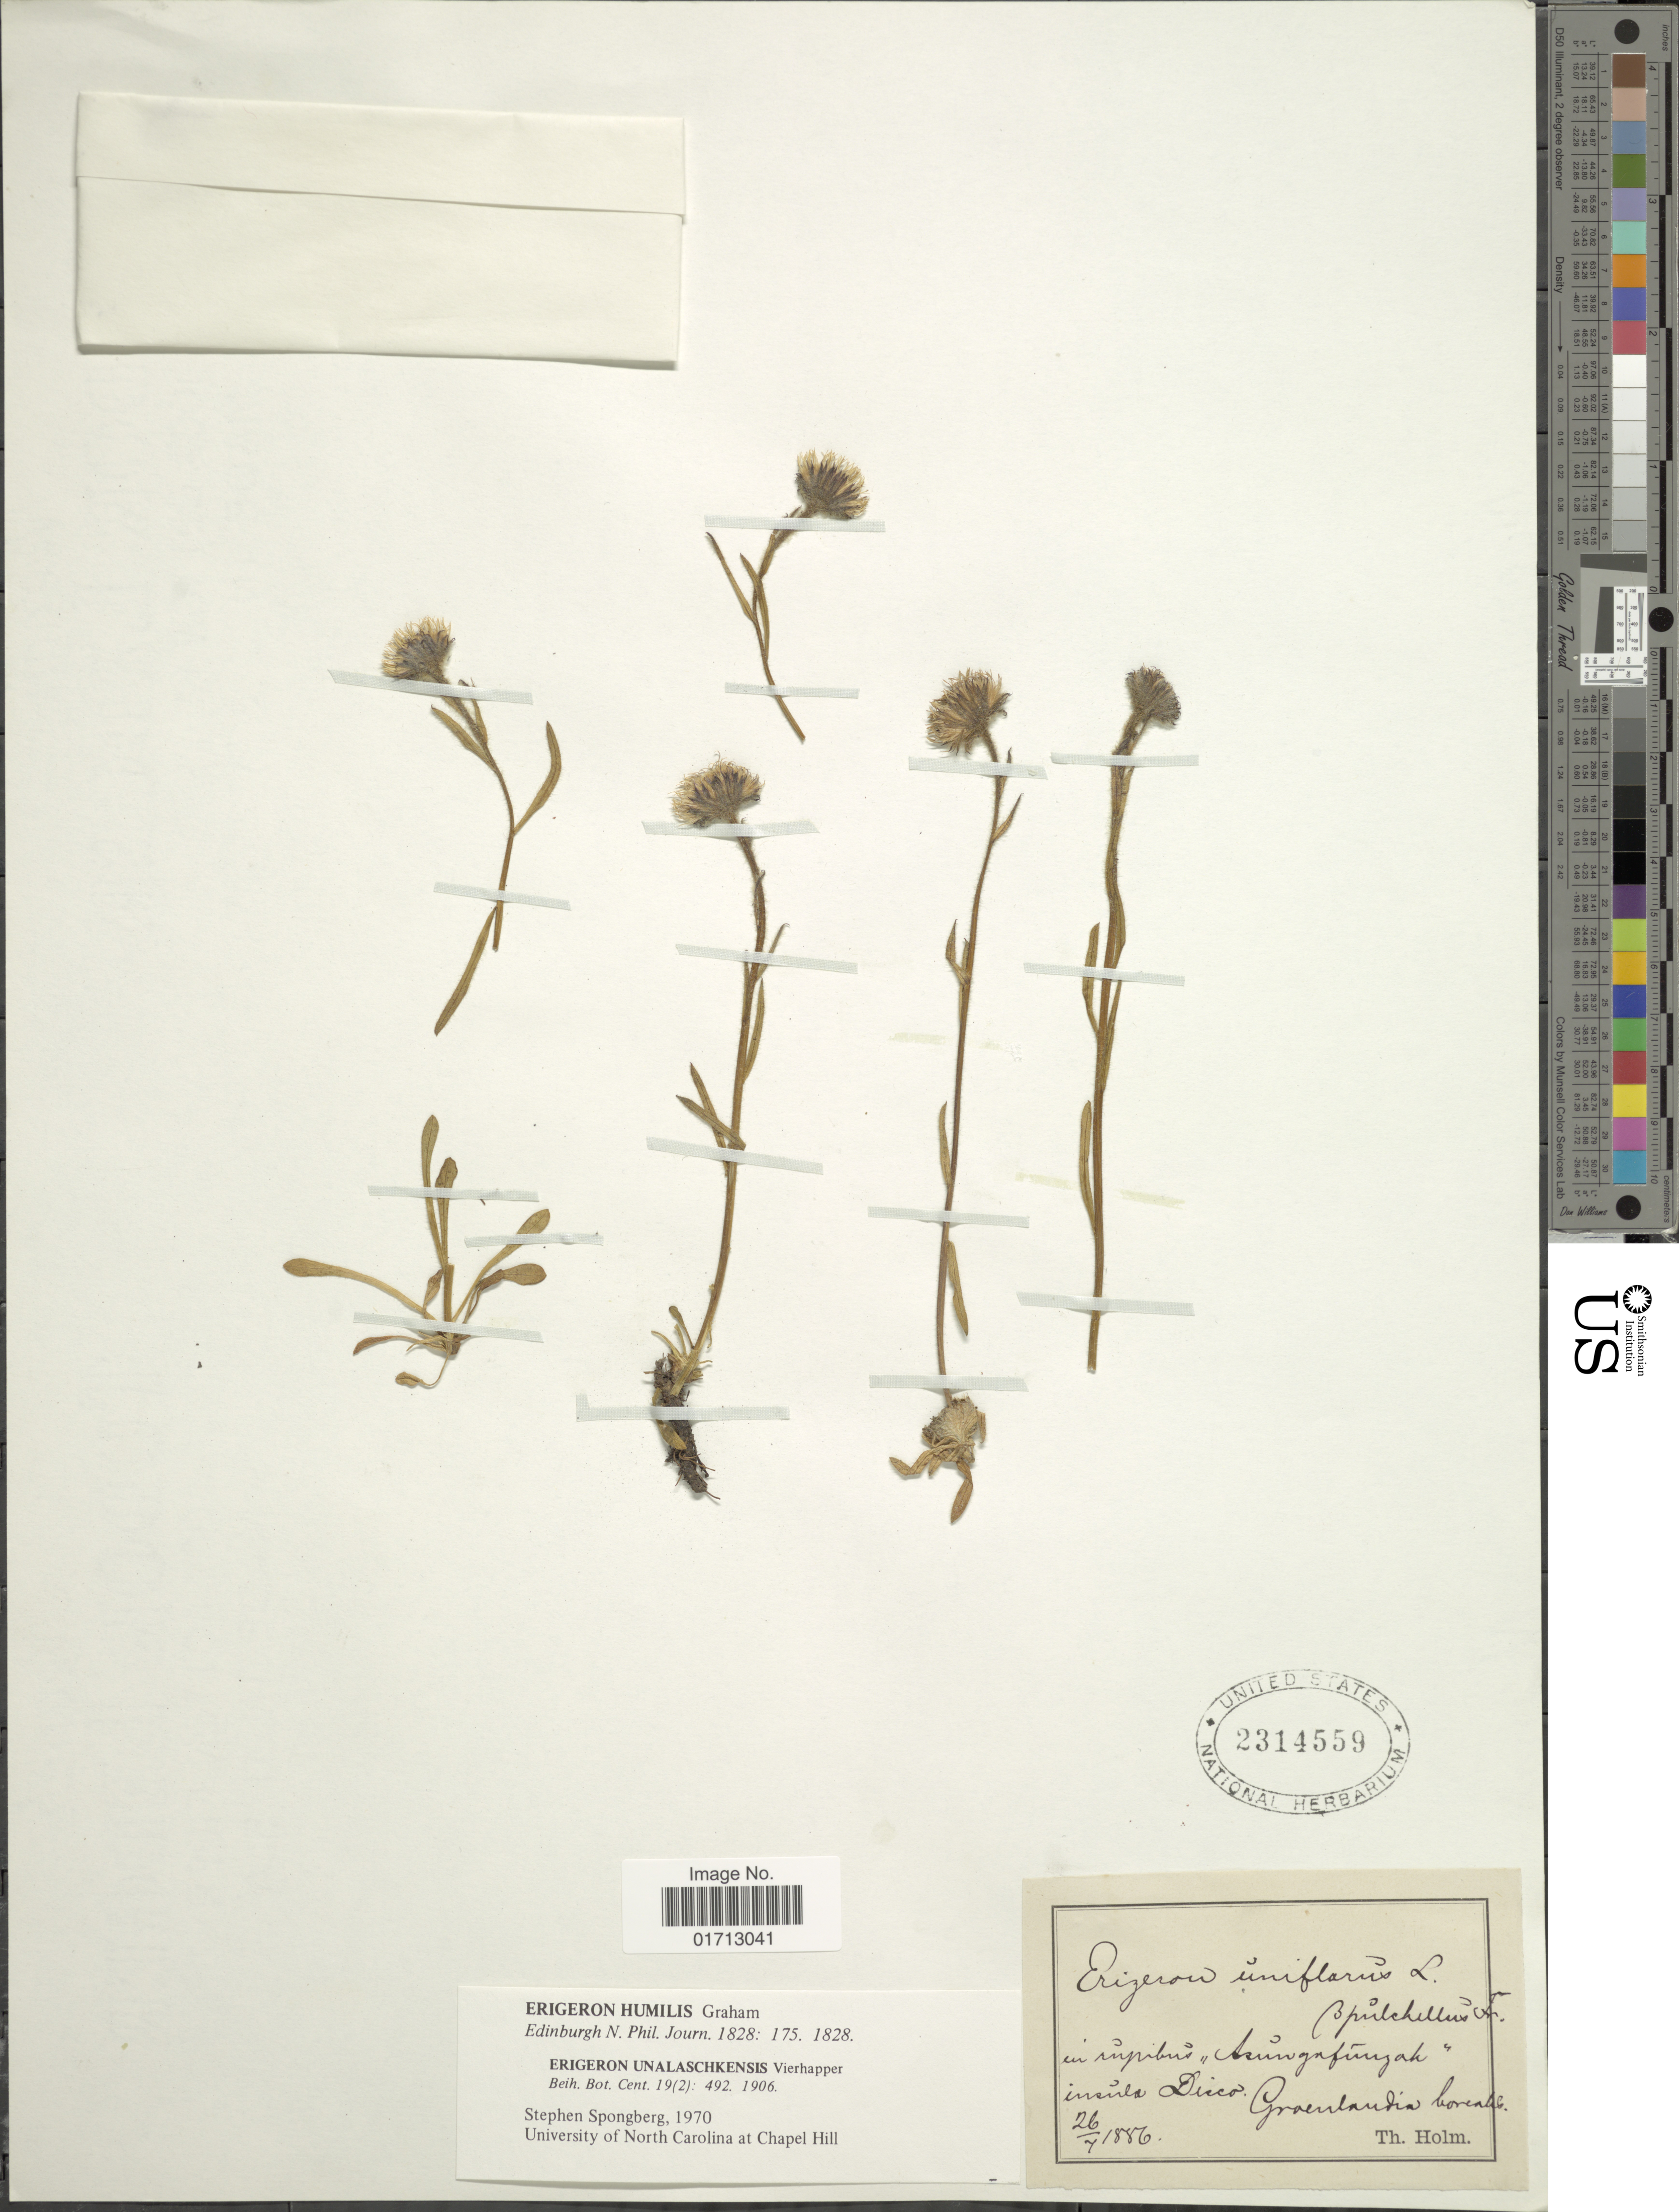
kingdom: Plantae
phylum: Tracheophyta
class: Magnoliopsida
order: Asterales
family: Asteraceae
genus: Erigeron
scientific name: Erigeron humilis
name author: Graham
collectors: T. Holm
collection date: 1886-07-26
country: Greenland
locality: Groendandia boreath.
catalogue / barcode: US 2314559